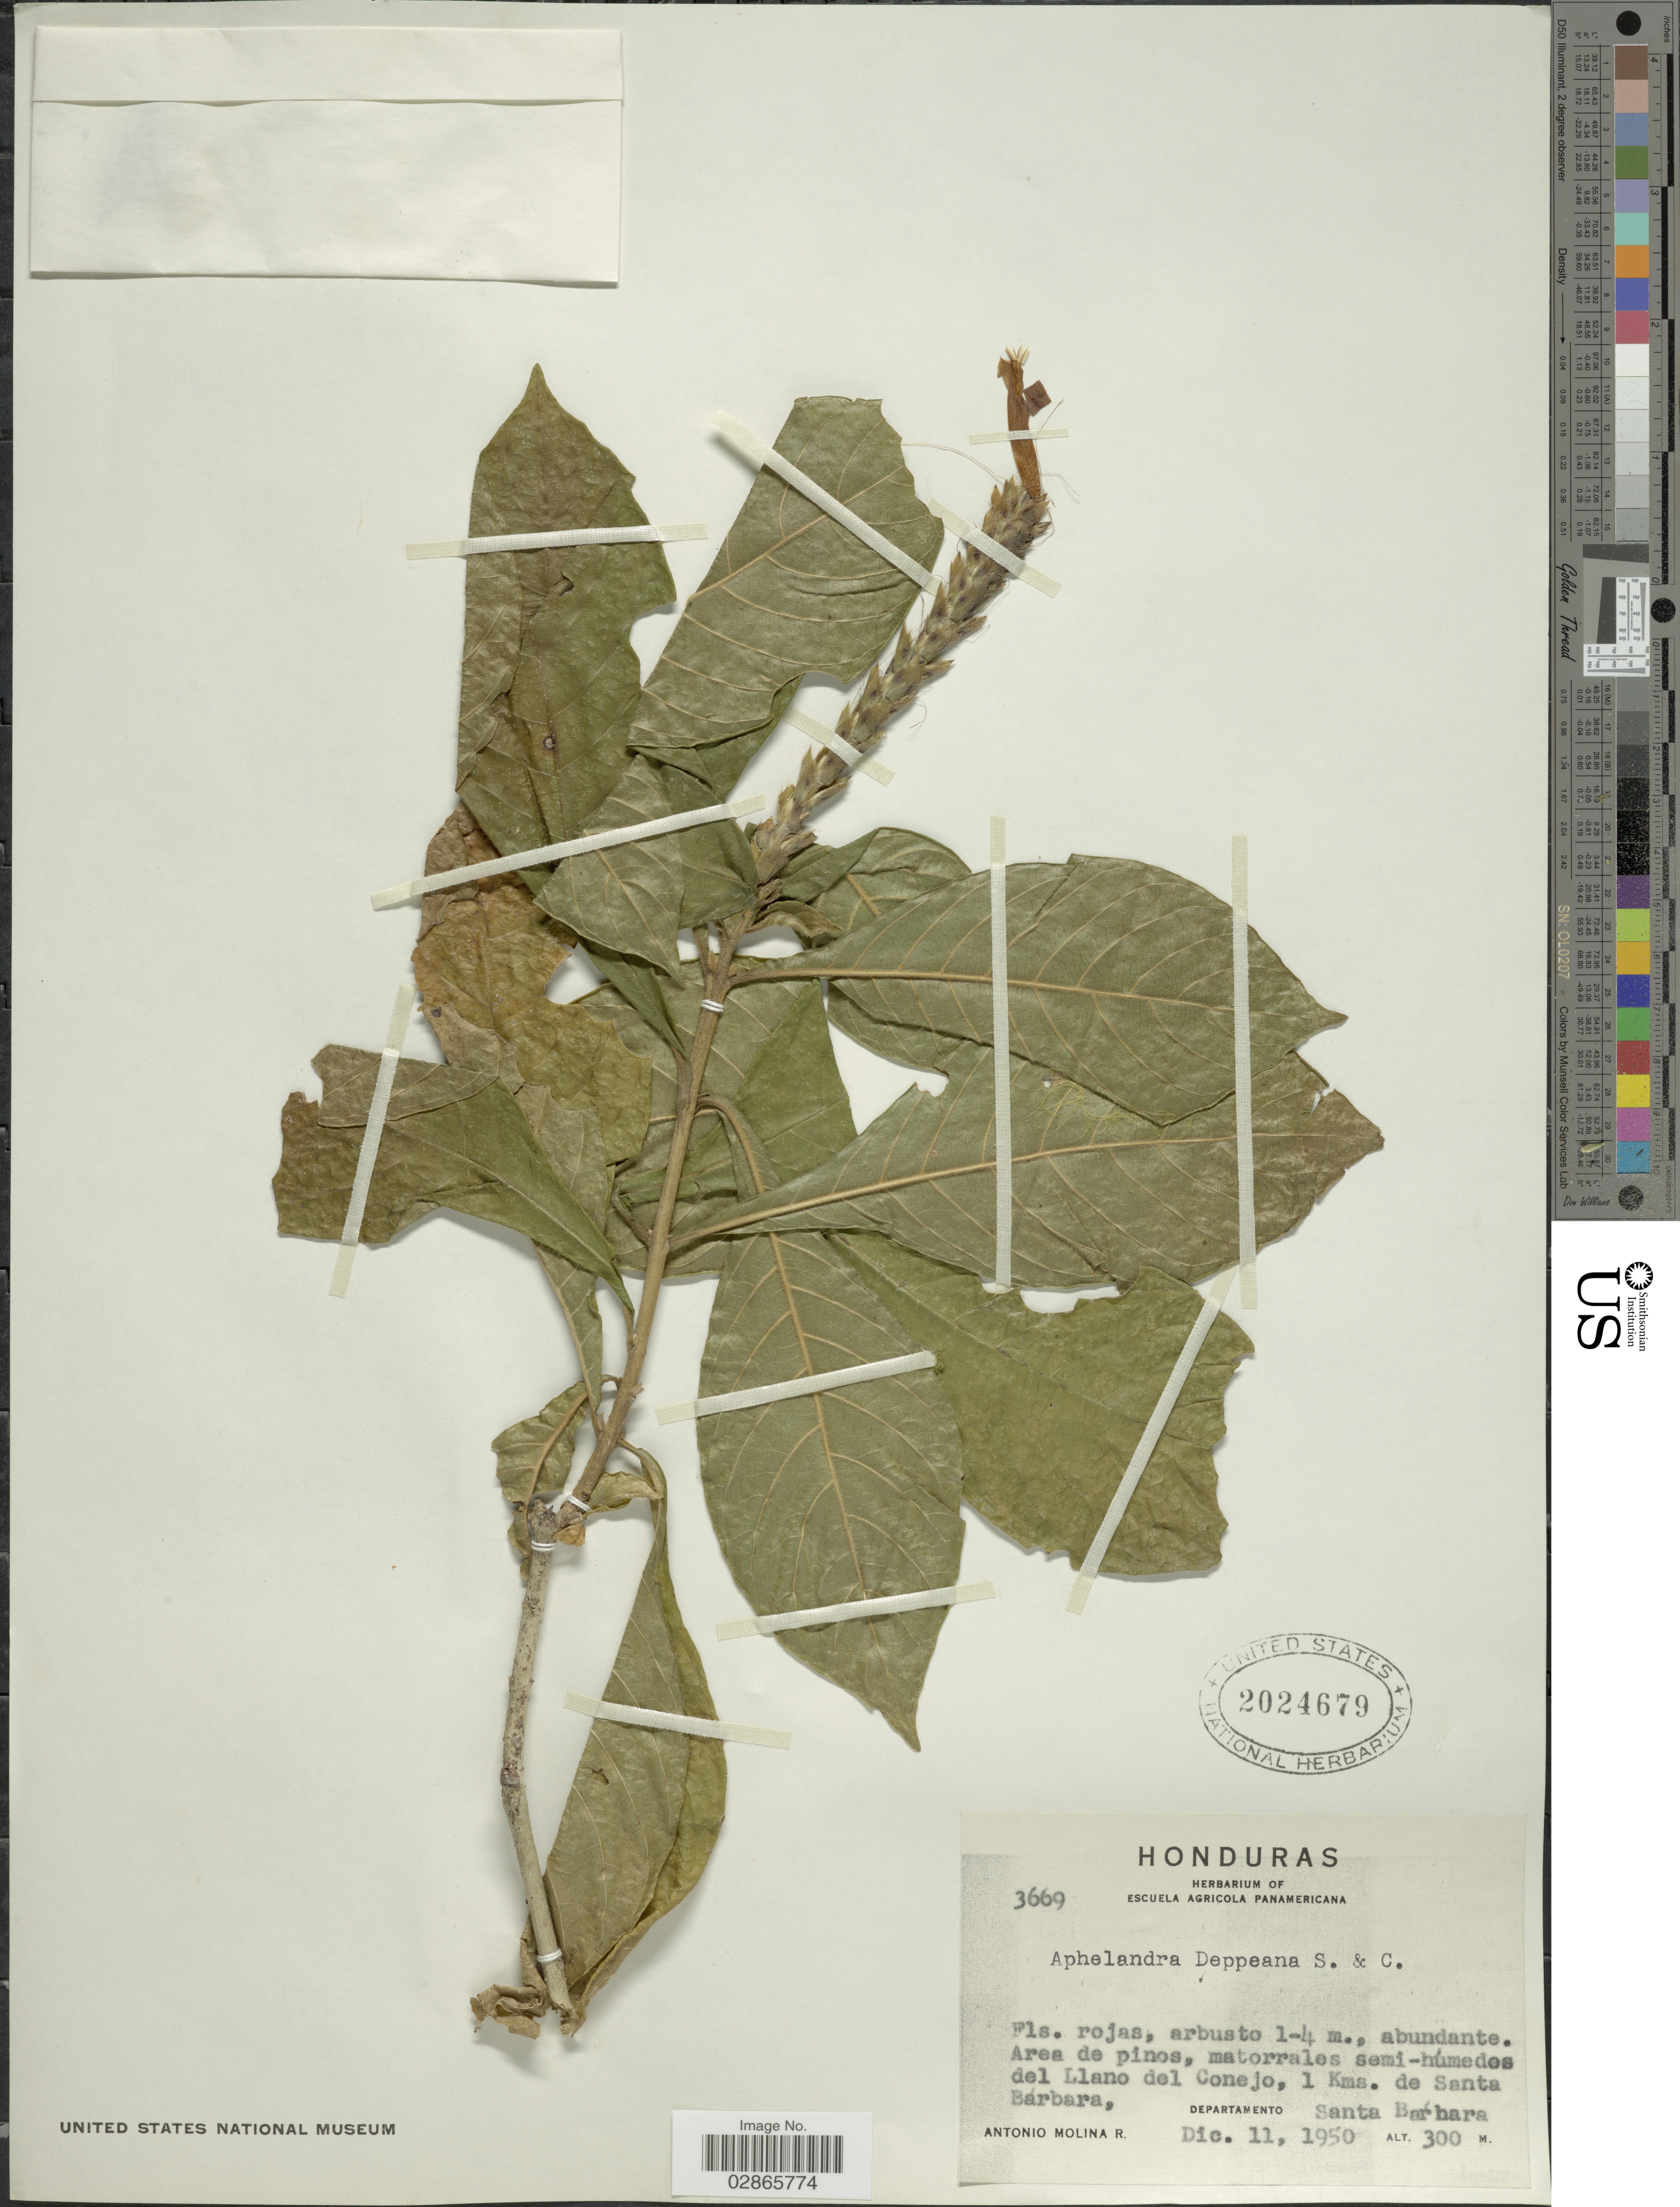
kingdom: Plantae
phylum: Tracheophyta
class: Magnoliopsida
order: Lamiales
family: Acanthaceae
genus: Aphelandra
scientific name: Aphelandra deppeana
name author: Schltdl. & Cham.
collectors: A. Molina R.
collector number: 3669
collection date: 1950-12-11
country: Honduras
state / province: Santa Bárbara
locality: Matorrales semi-húmedos del Lllano del Conejo, 1 Kms. de Santa Bárbara, departamento Santa Bárbara.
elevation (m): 300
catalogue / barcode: US 2024679